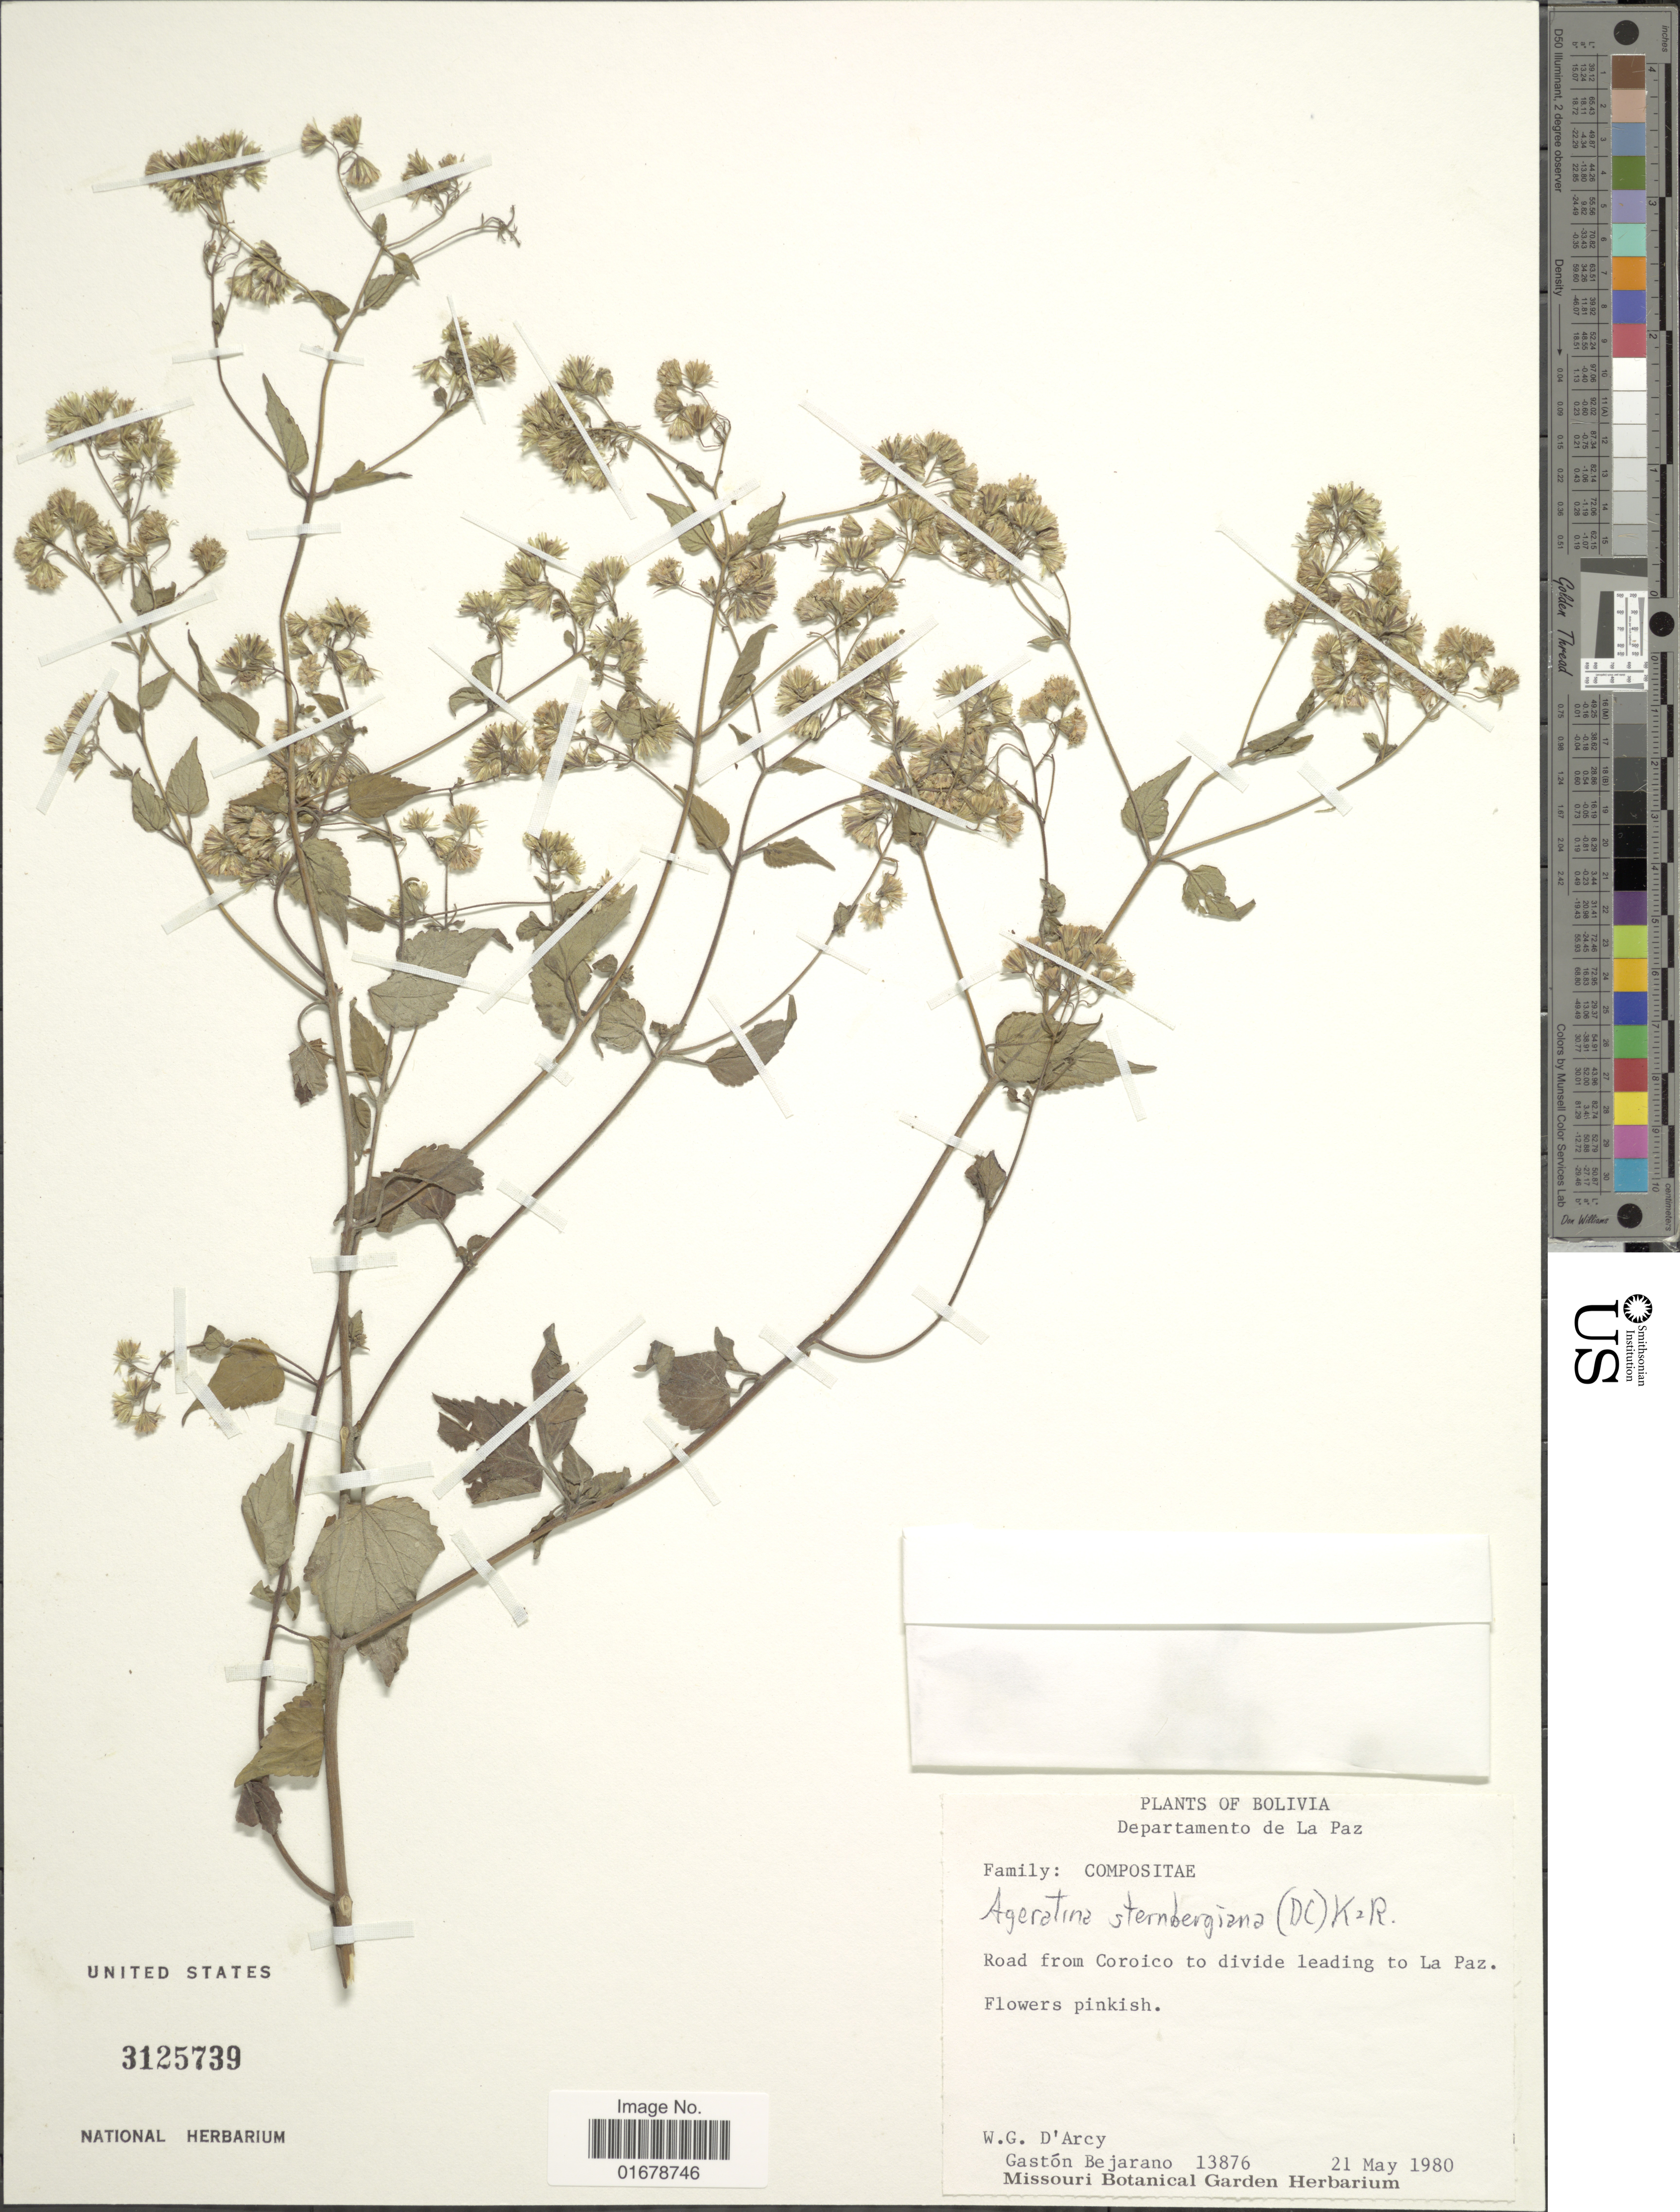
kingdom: Plantae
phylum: Tracheophyta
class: Magnoliopsida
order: Asterales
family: Asteraceae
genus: Ageratina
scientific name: Ageratina sternbergiana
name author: (DC.) R.M. King & H. Rob.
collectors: W. G. D'Arcy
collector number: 13876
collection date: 1980-05-21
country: Bolivia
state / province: La Paz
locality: Departamento de La Paz, Road from Coroico to divide leading to La Paz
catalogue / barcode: US 3125739